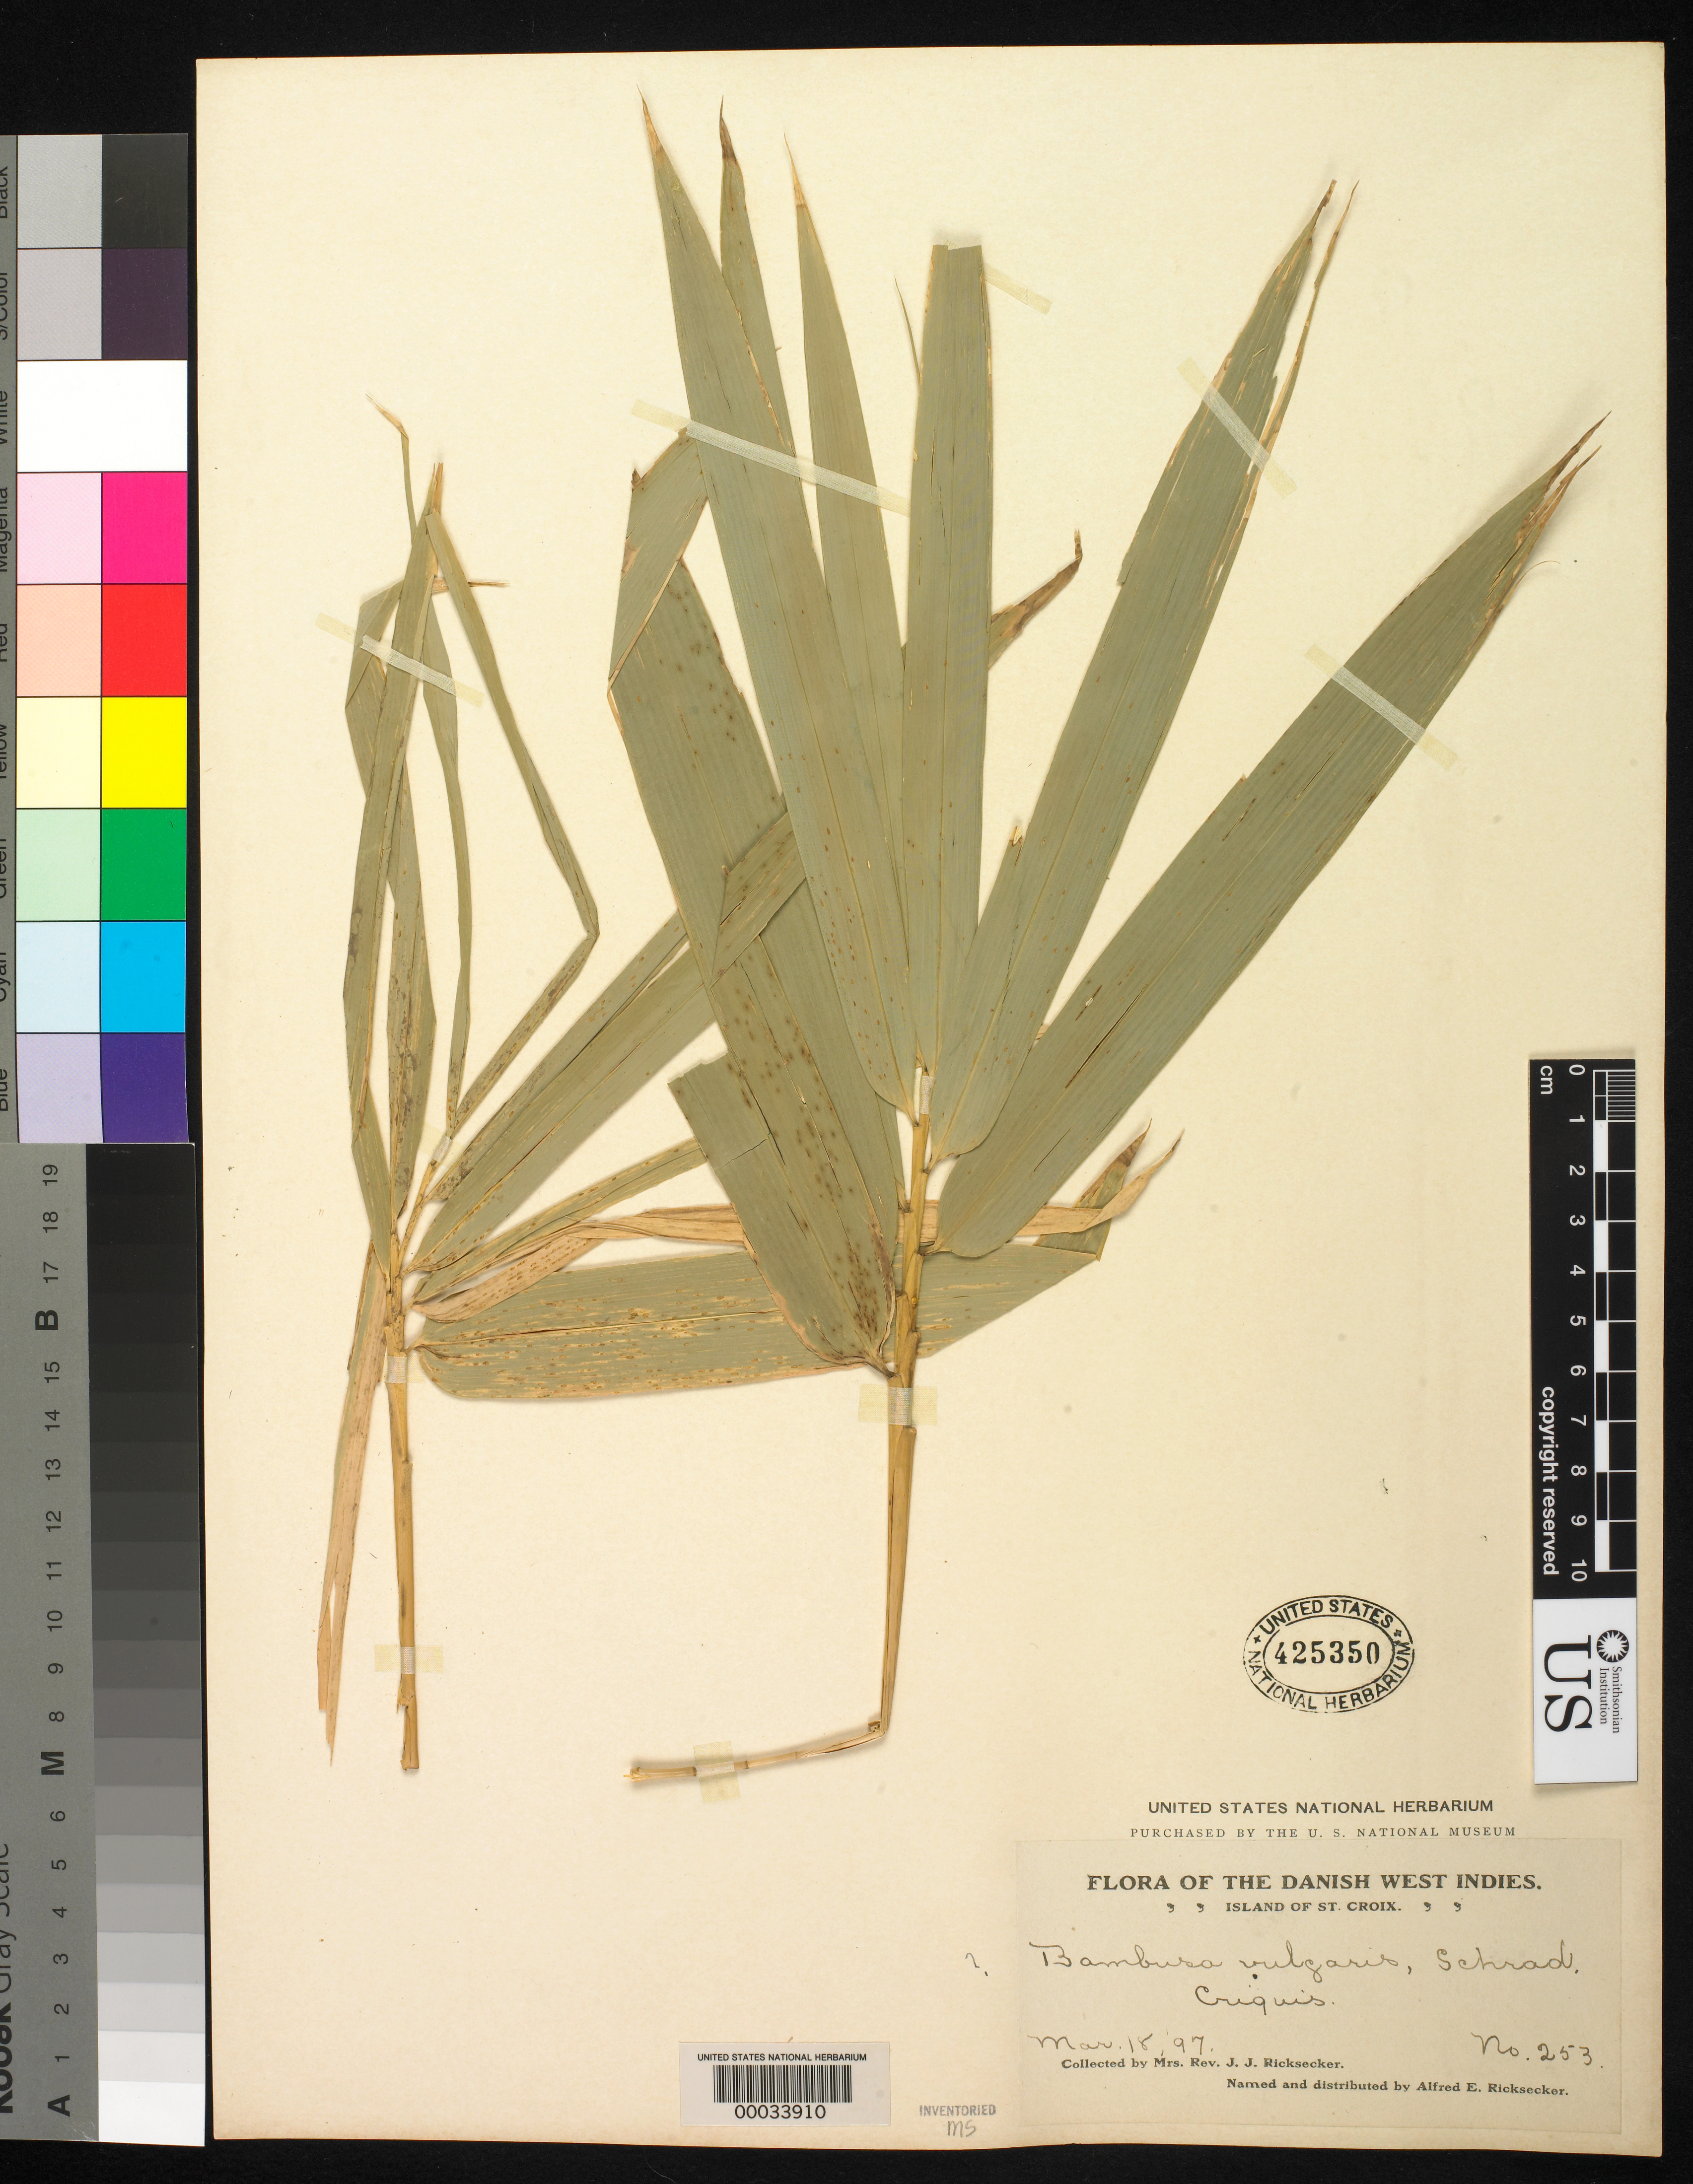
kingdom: Plantae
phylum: Tracheophyta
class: Liliopsida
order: Poales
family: Poaceae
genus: Bambusa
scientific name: Bambusa vulgaris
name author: Schrad. ex J.C. Wendl.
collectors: L. A. Ricksecker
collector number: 253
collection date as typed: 18 Mar 1897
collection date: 1897-03-18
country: U.S. Virgin Islands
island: St. Croix Island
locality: Criques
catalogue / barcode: US 425350